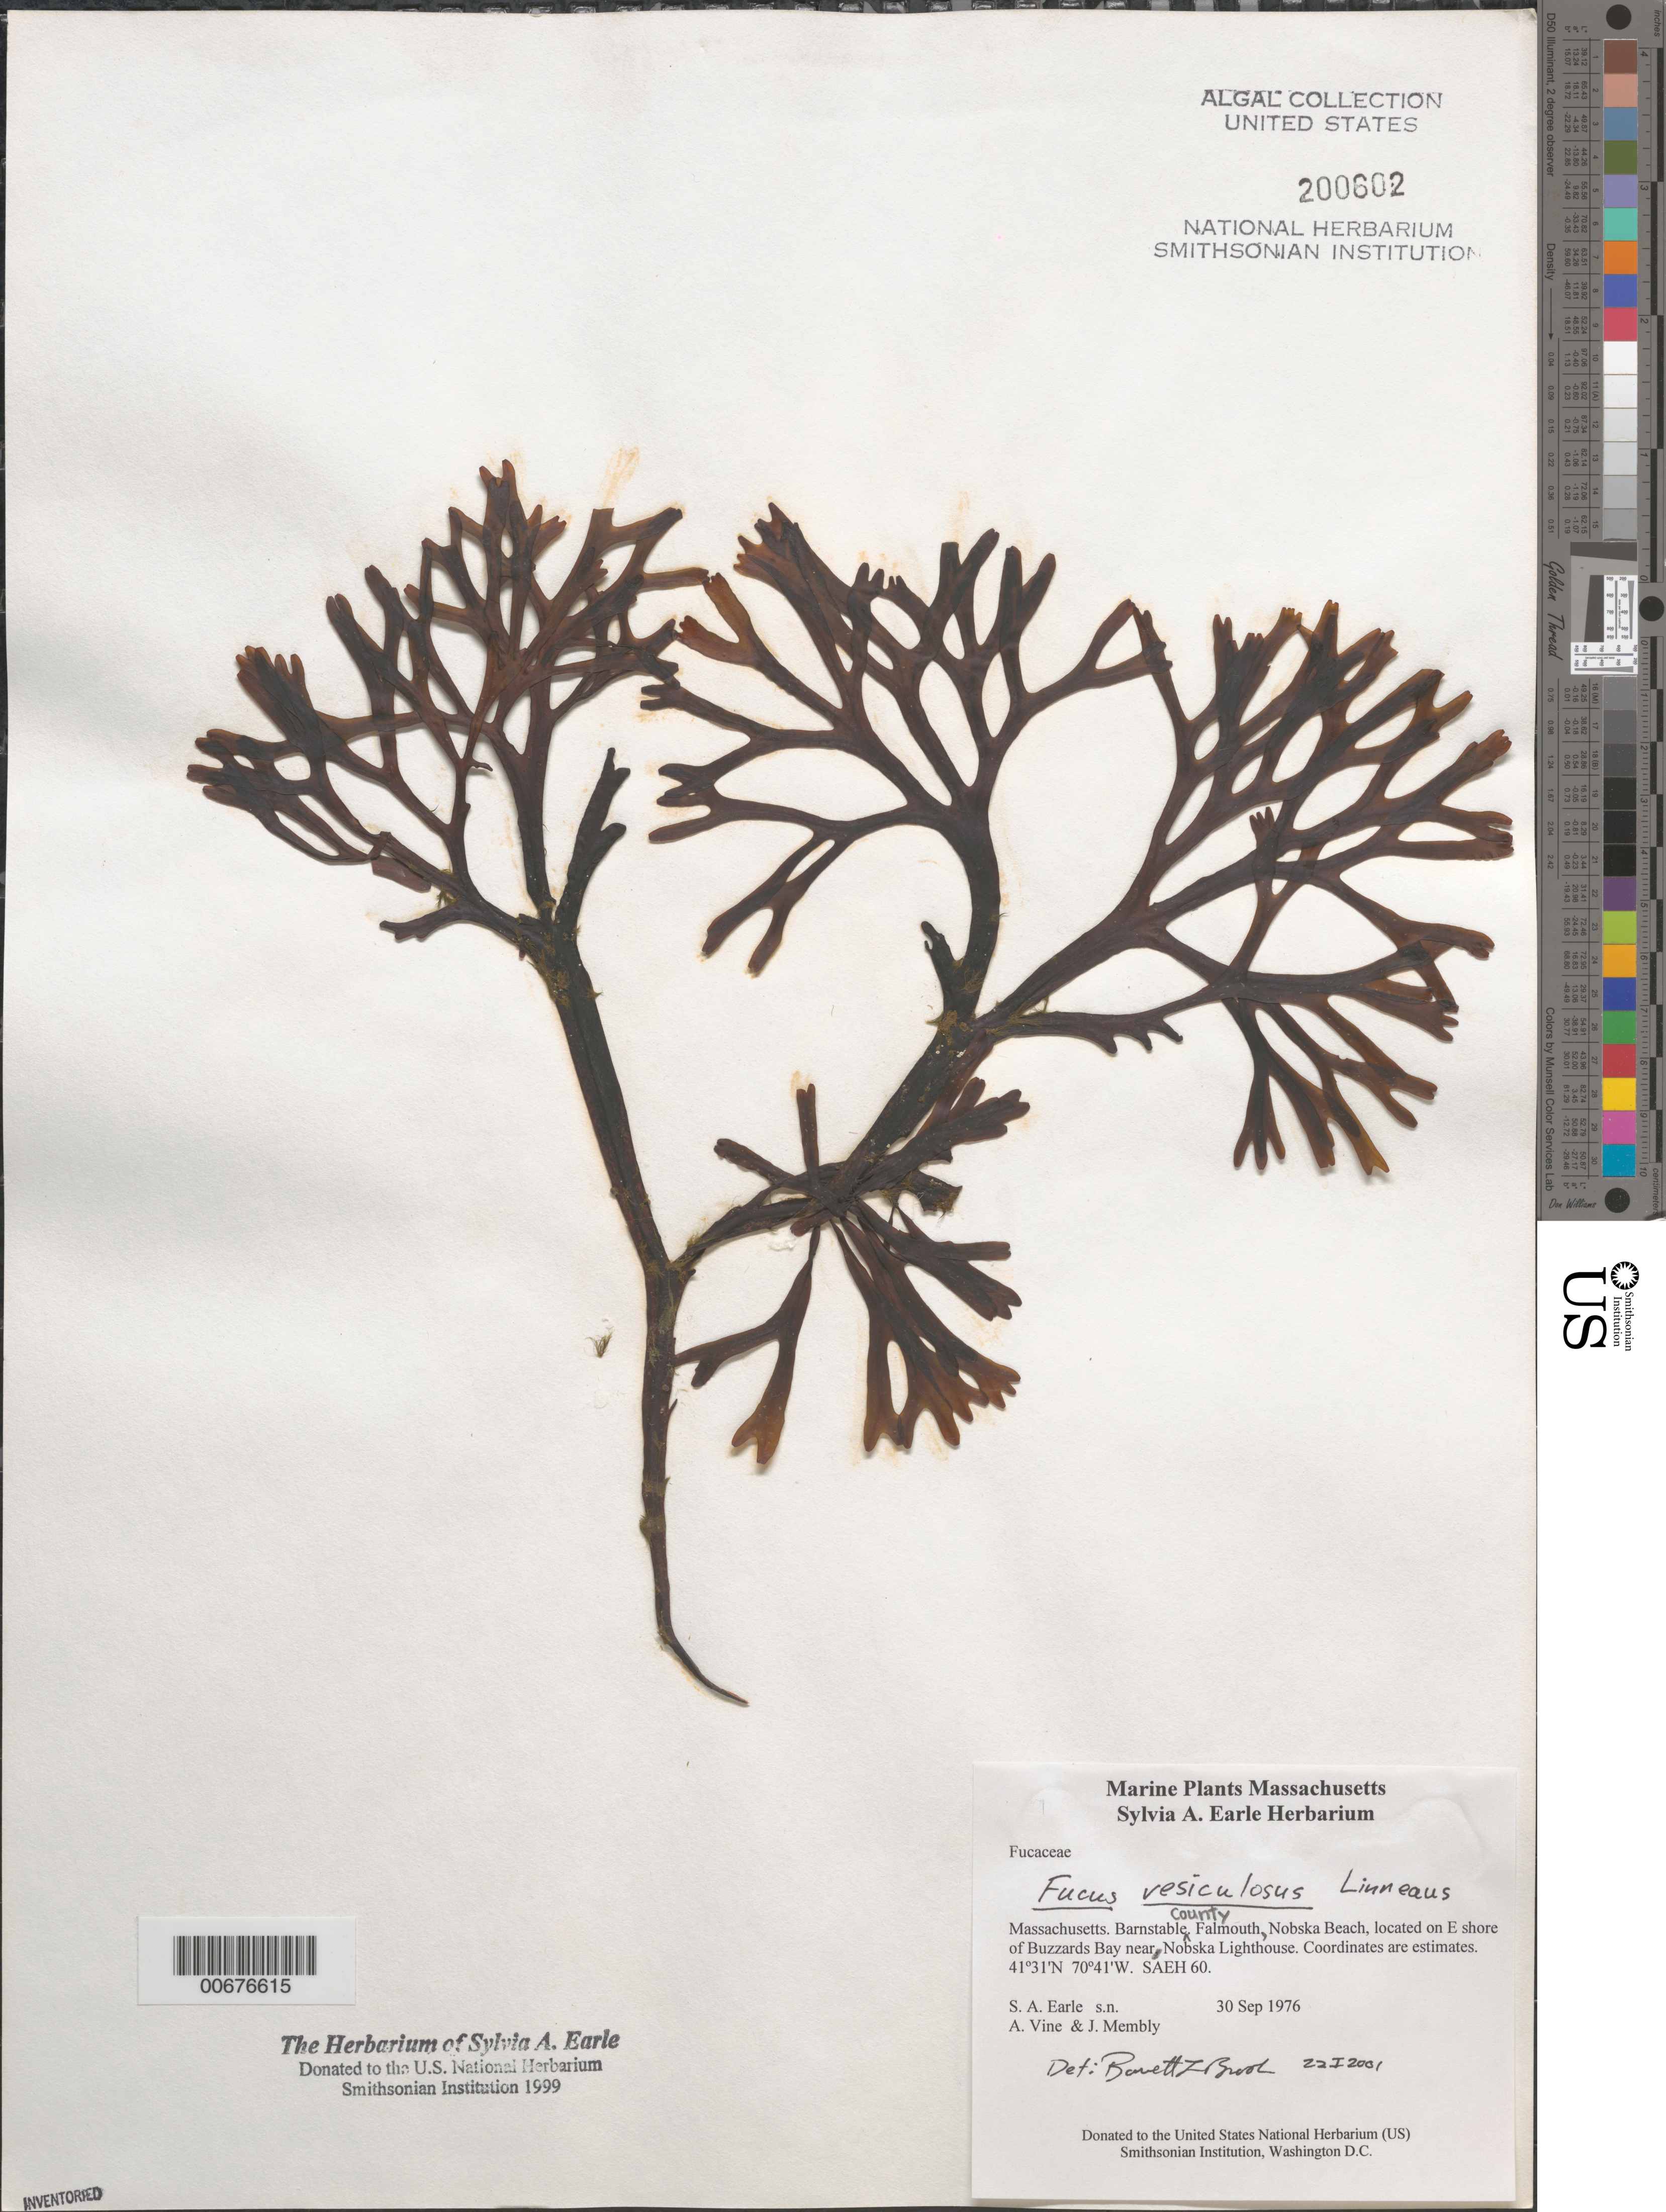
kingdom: Chromista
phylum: Ochrophyta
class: Phaeophyceae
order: Fucales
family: Fucaceae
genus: Fucus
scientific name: Fucus vesiculosus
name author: L.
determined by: Brooks, B. L., (BOT), Smithsonian Institution - National Museum of Natural History (UNITED STATES)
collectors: S. A. Earle, A. Vine & J. Membley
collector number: SAEH 60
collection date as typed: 30 Sep 1976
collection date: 1976-09-30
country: United States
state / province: Massachusetts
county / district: Barnstable County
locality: Falmouth, Nobska Beach, near Nobska Lighthouse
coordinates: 41 31' N, 70 41' W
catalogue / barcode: US 200602